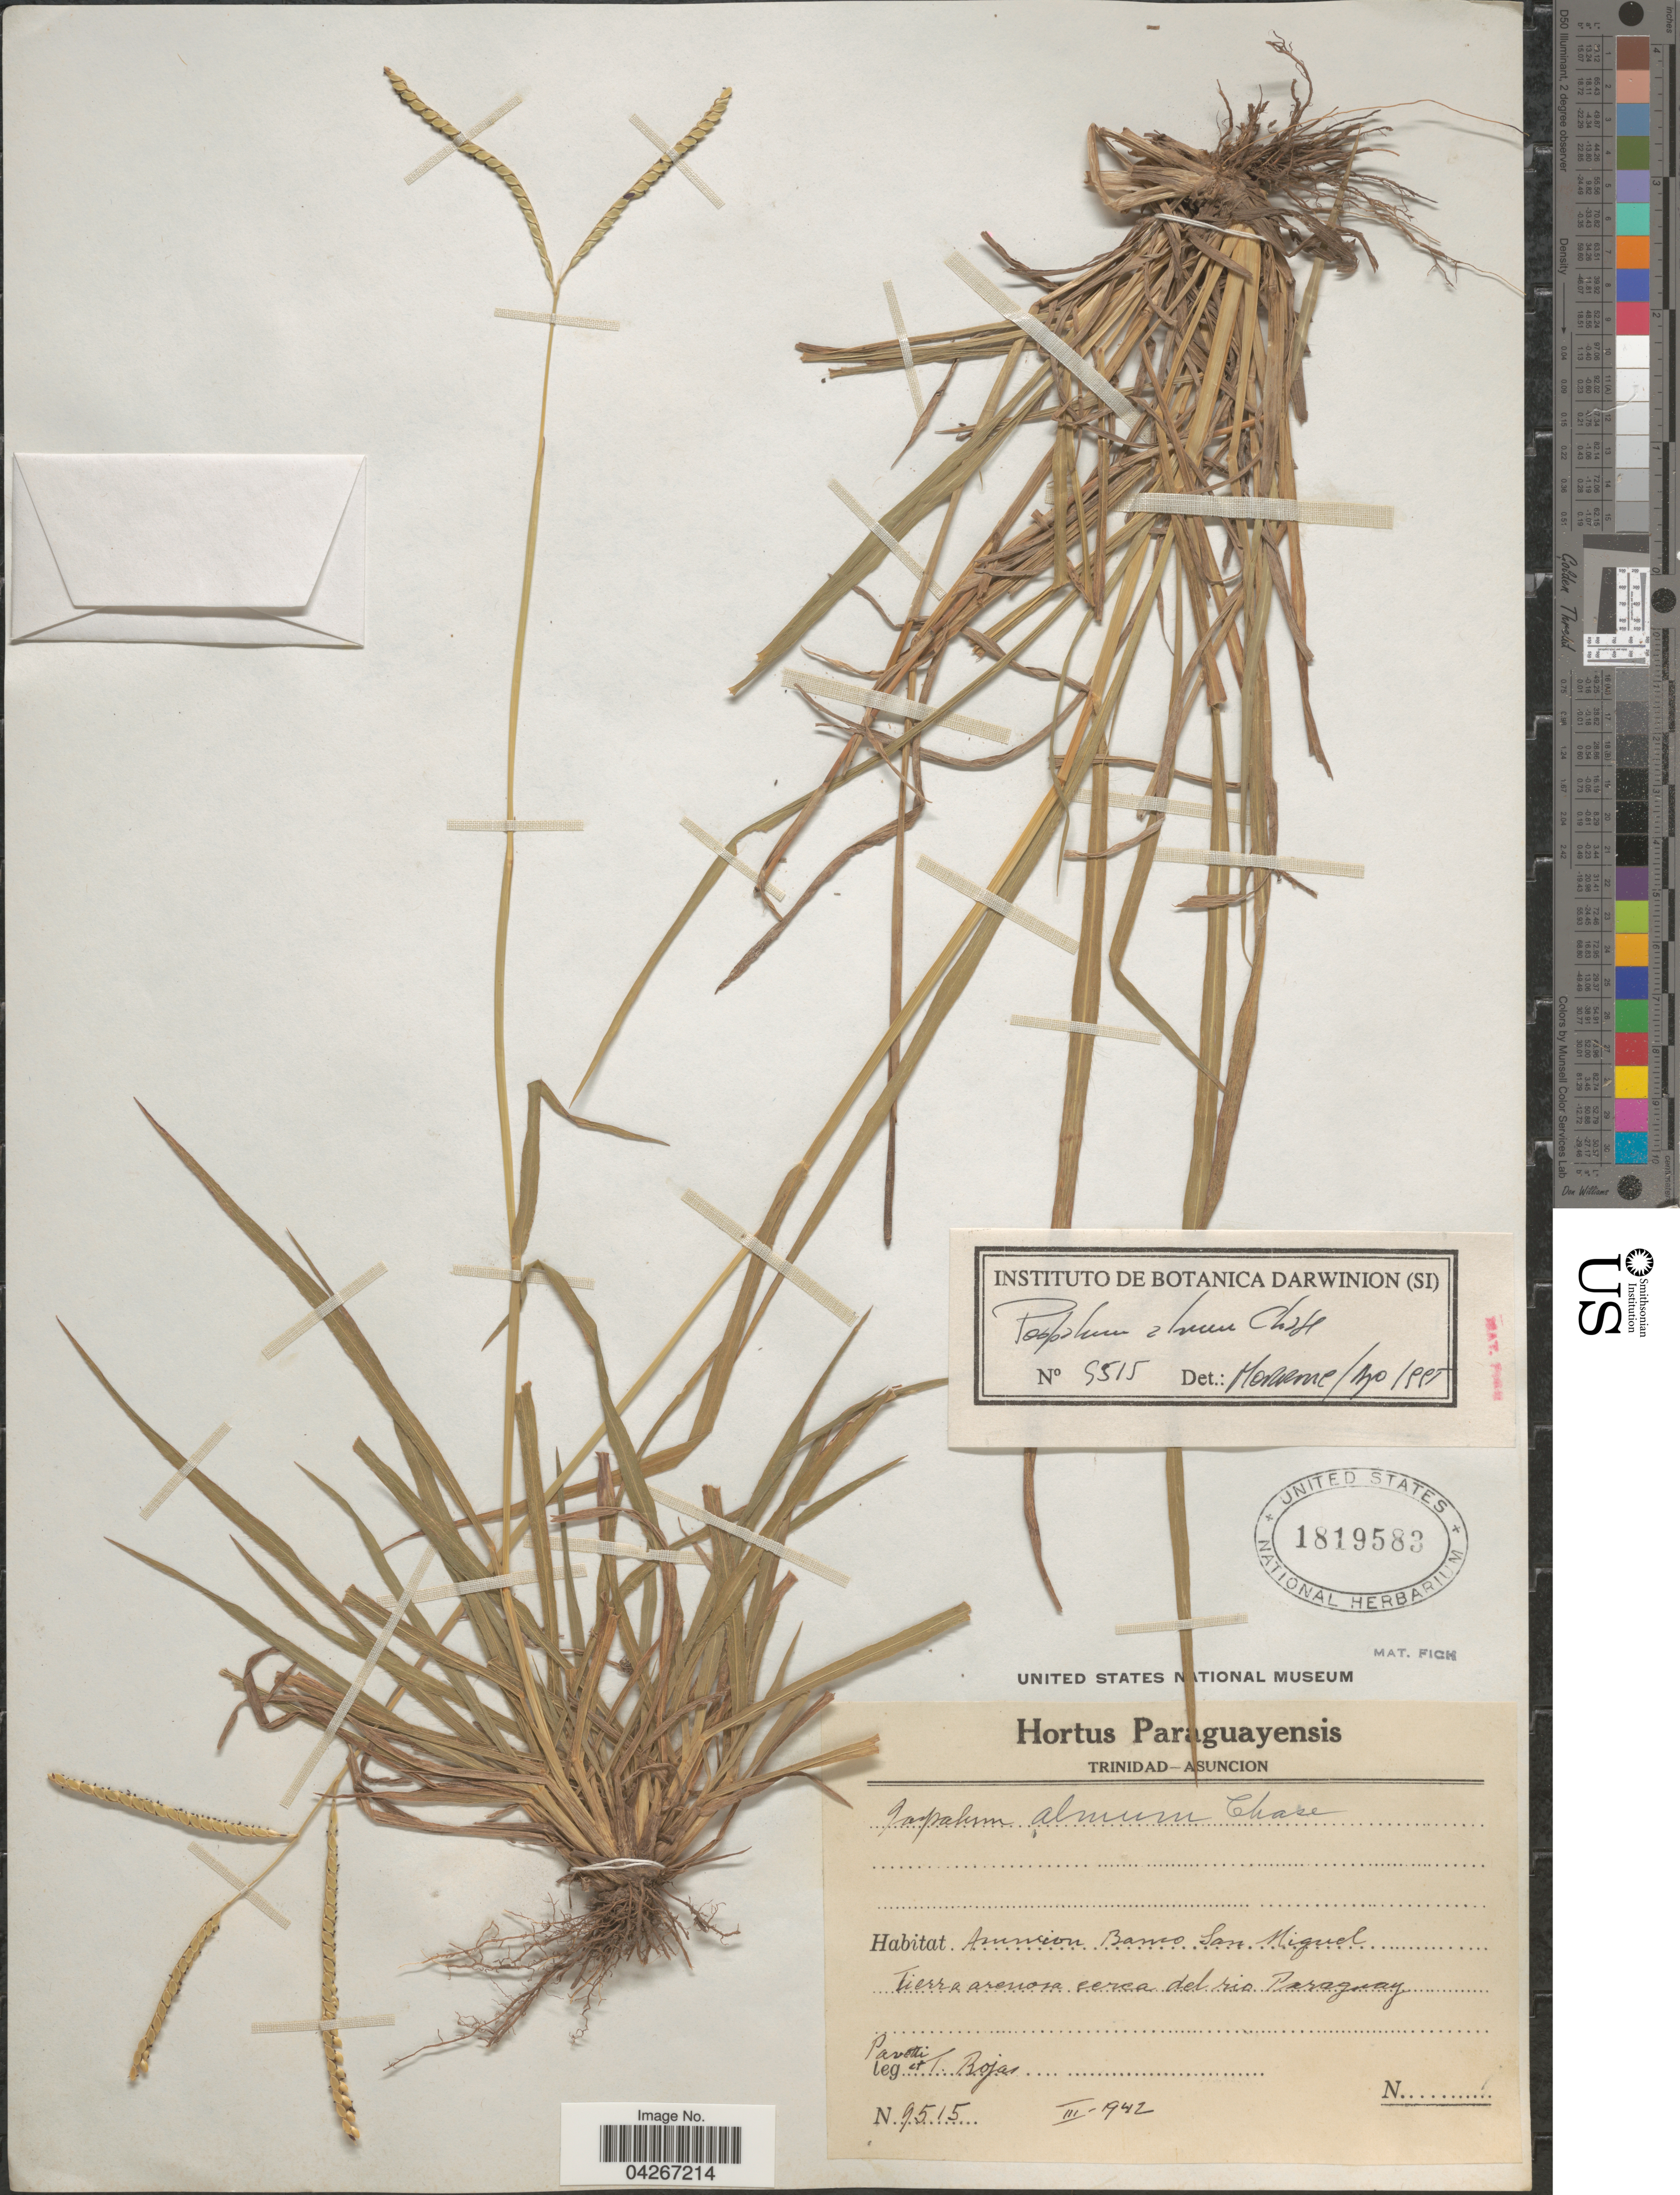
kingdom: Plantae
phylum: Tracheophyta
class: Liliopsida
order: Poales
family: Poaceae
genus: Paspalum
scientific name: Paspalum almum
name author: Chase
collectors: -. Pavetti & T. Rojas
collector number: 9515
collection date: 1942-03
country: Paraguay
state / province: Asuncion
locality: Asuncion Banco San Miguel. Tierra arenosa cerca del rio Paraguay.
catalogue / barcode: US 1819583